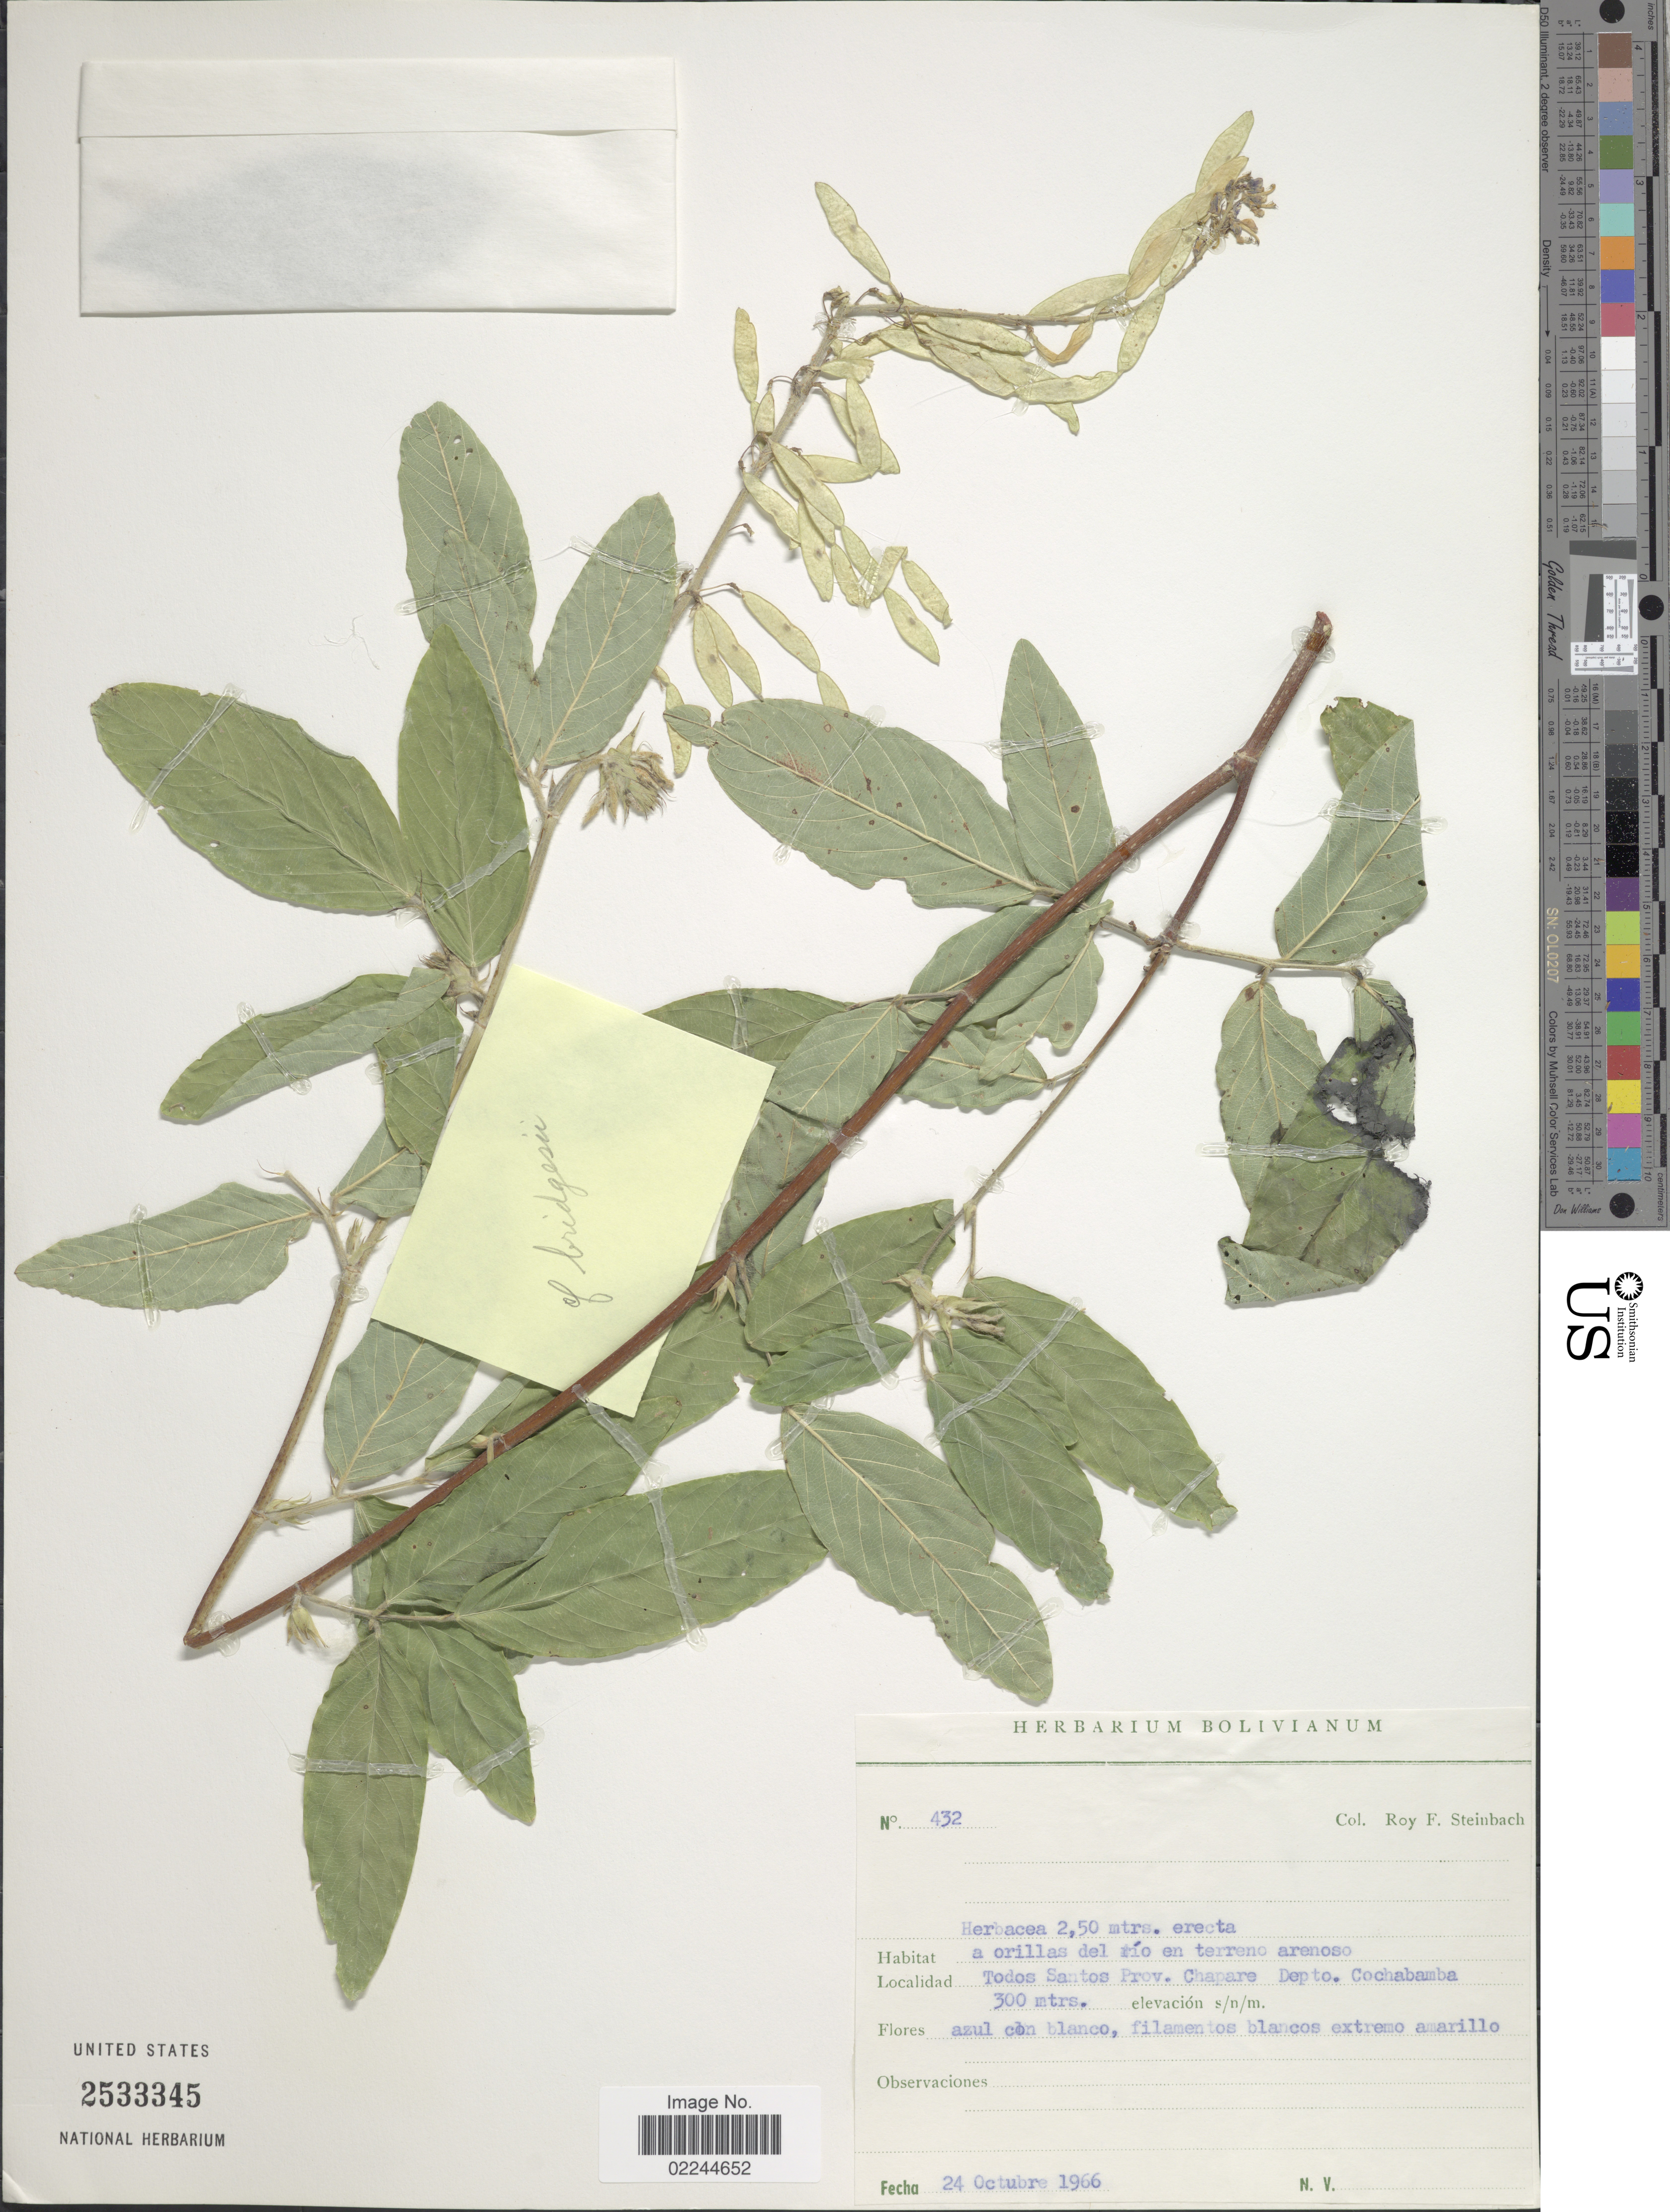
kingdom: Plantae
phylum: Tracheophyta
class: Magnoliopsida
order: Fabales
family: Fabaceae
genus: Desmodium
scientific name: Desmodium bridgesii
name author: (Schindl.) Burkart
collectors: R. F. Steinbach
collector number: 432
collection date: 1966-10-24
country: Bolivia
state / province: Cochabamba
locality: Todos Santos Prov. Chapare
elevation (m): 300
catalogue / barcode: US 2533345